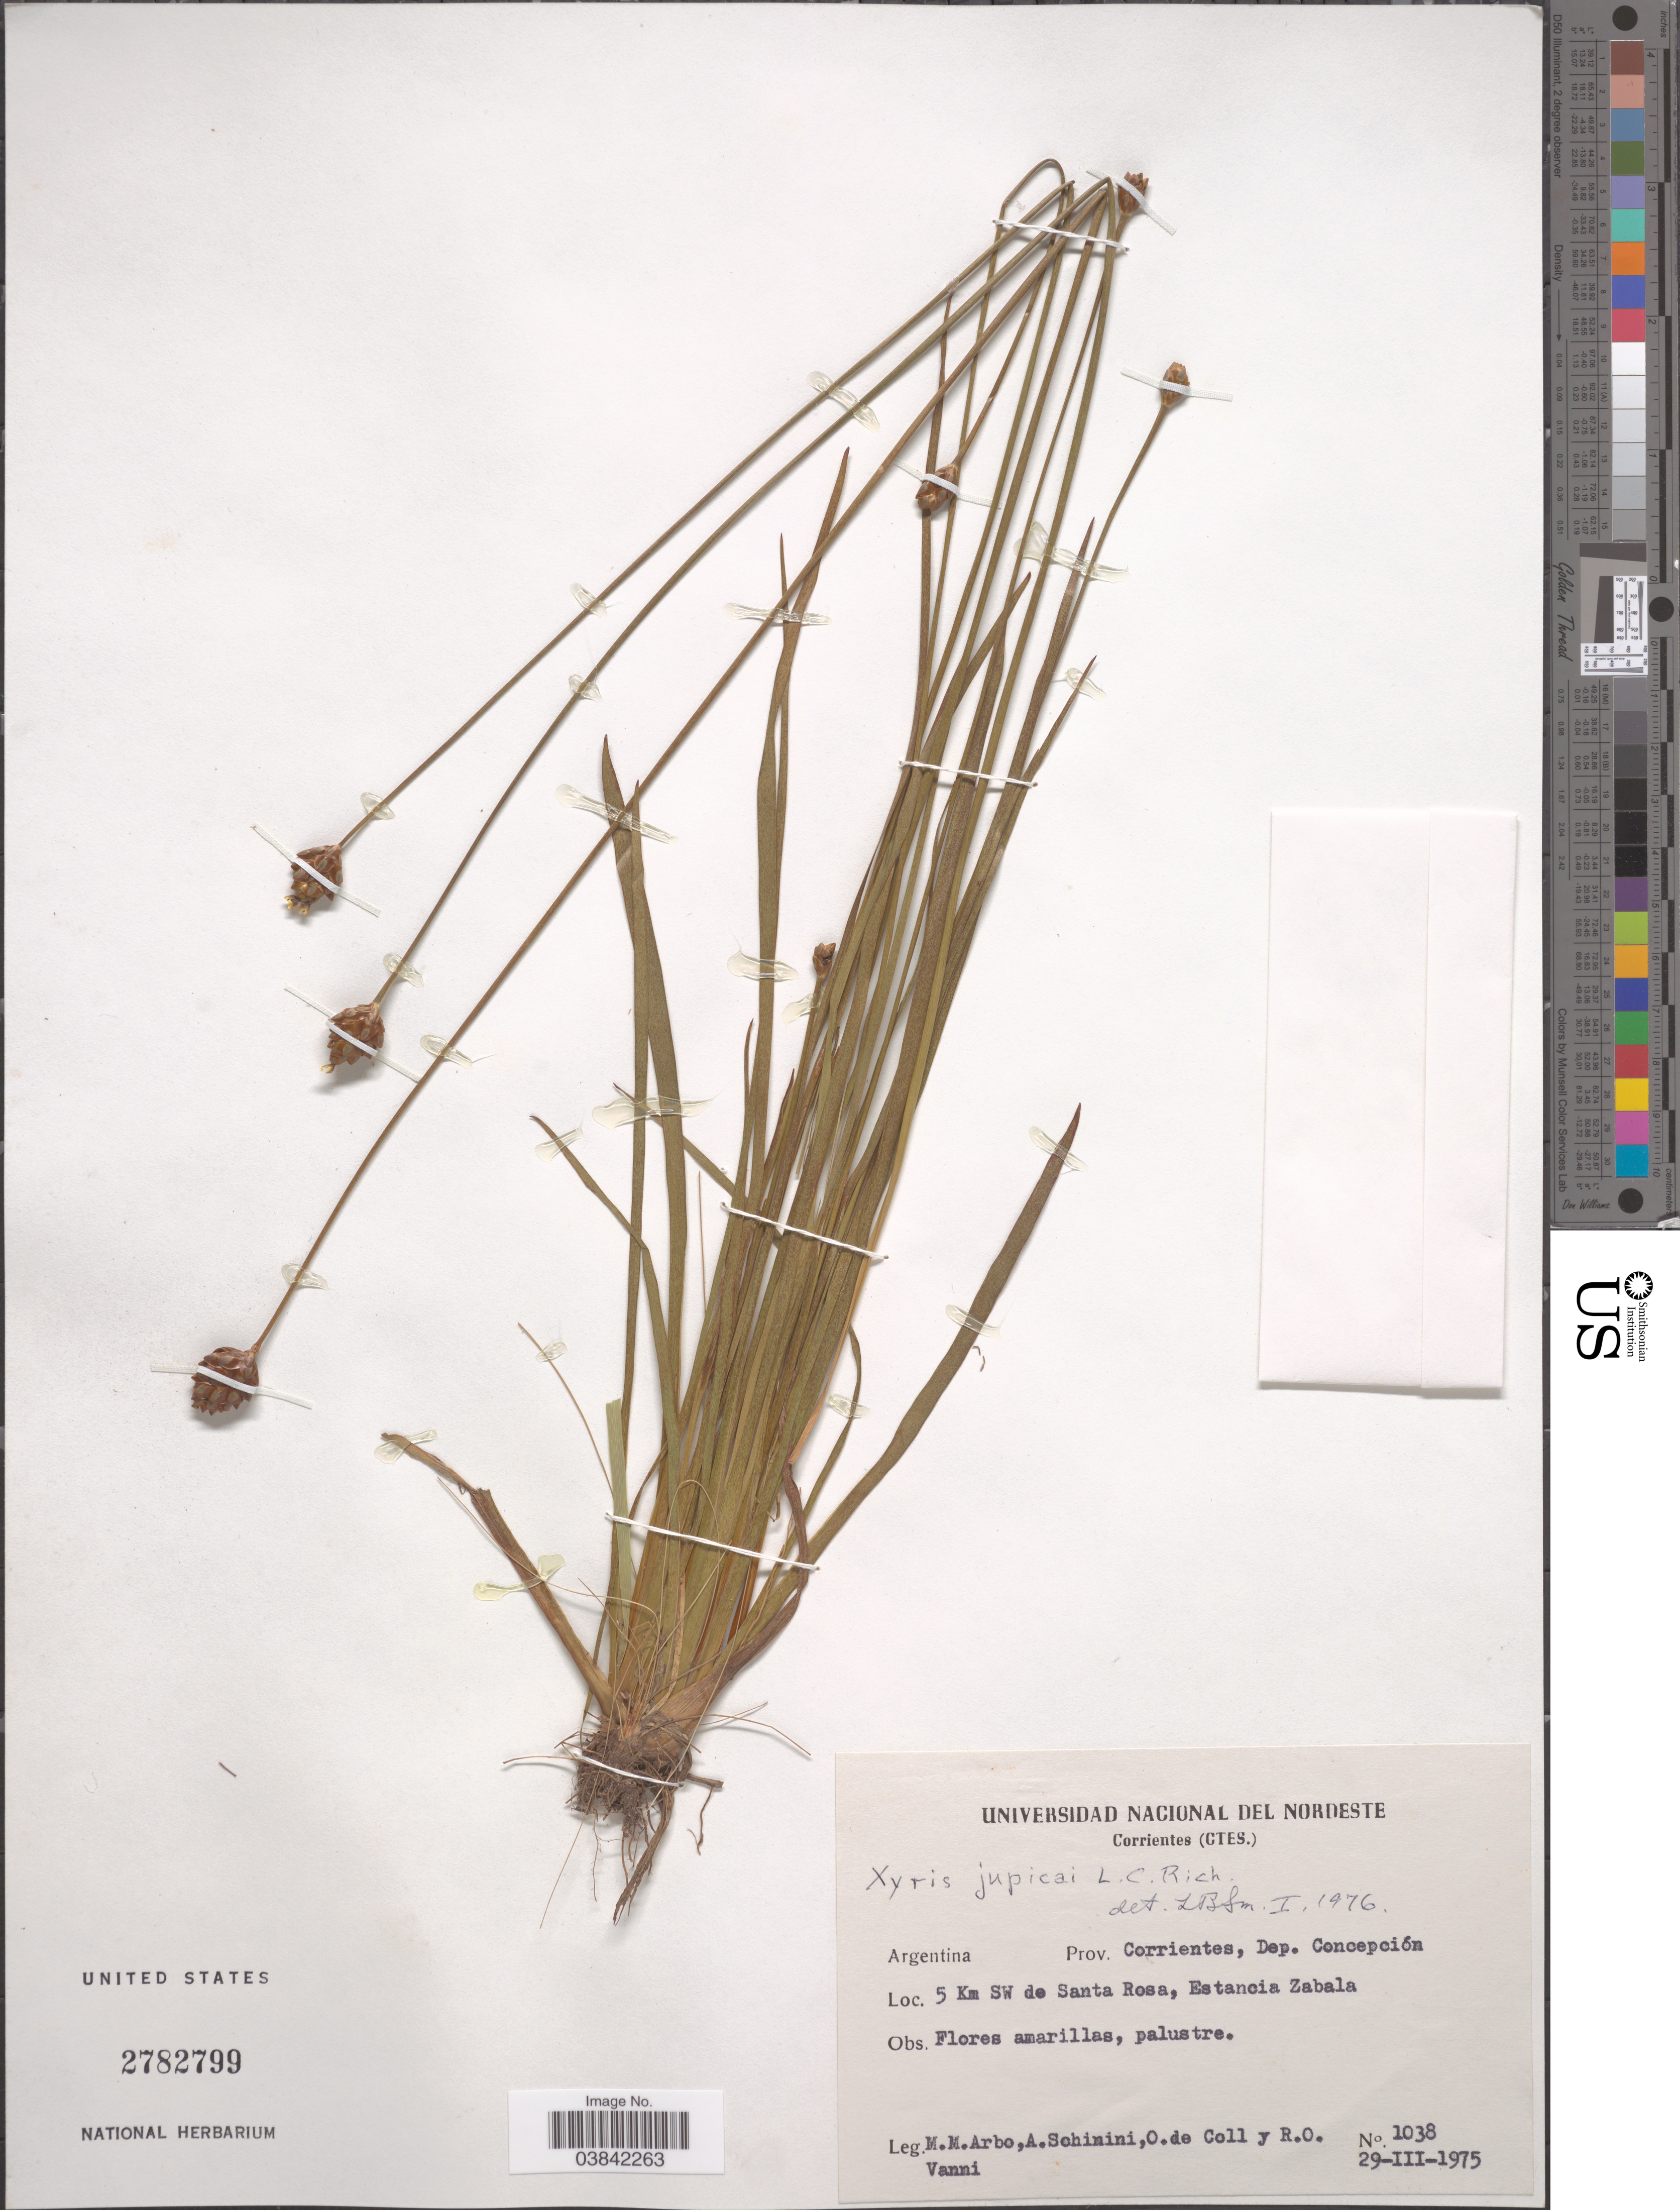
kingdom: Plantae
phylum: Tracheophyta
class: Liliopsida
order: Poales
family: Xyridaceae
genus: Xyris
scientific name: Xyris jupicai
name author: Rich.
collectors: M. M. Arbo, A. Schinini, O. Coll & R. O. Vanni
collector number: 1038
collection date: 1975-03-29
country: Argentina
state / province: Corrientes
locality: Dep. Concepción. 5 Km SW de Santa Rosa, Estancia Zabala.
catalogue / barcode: US 2782799